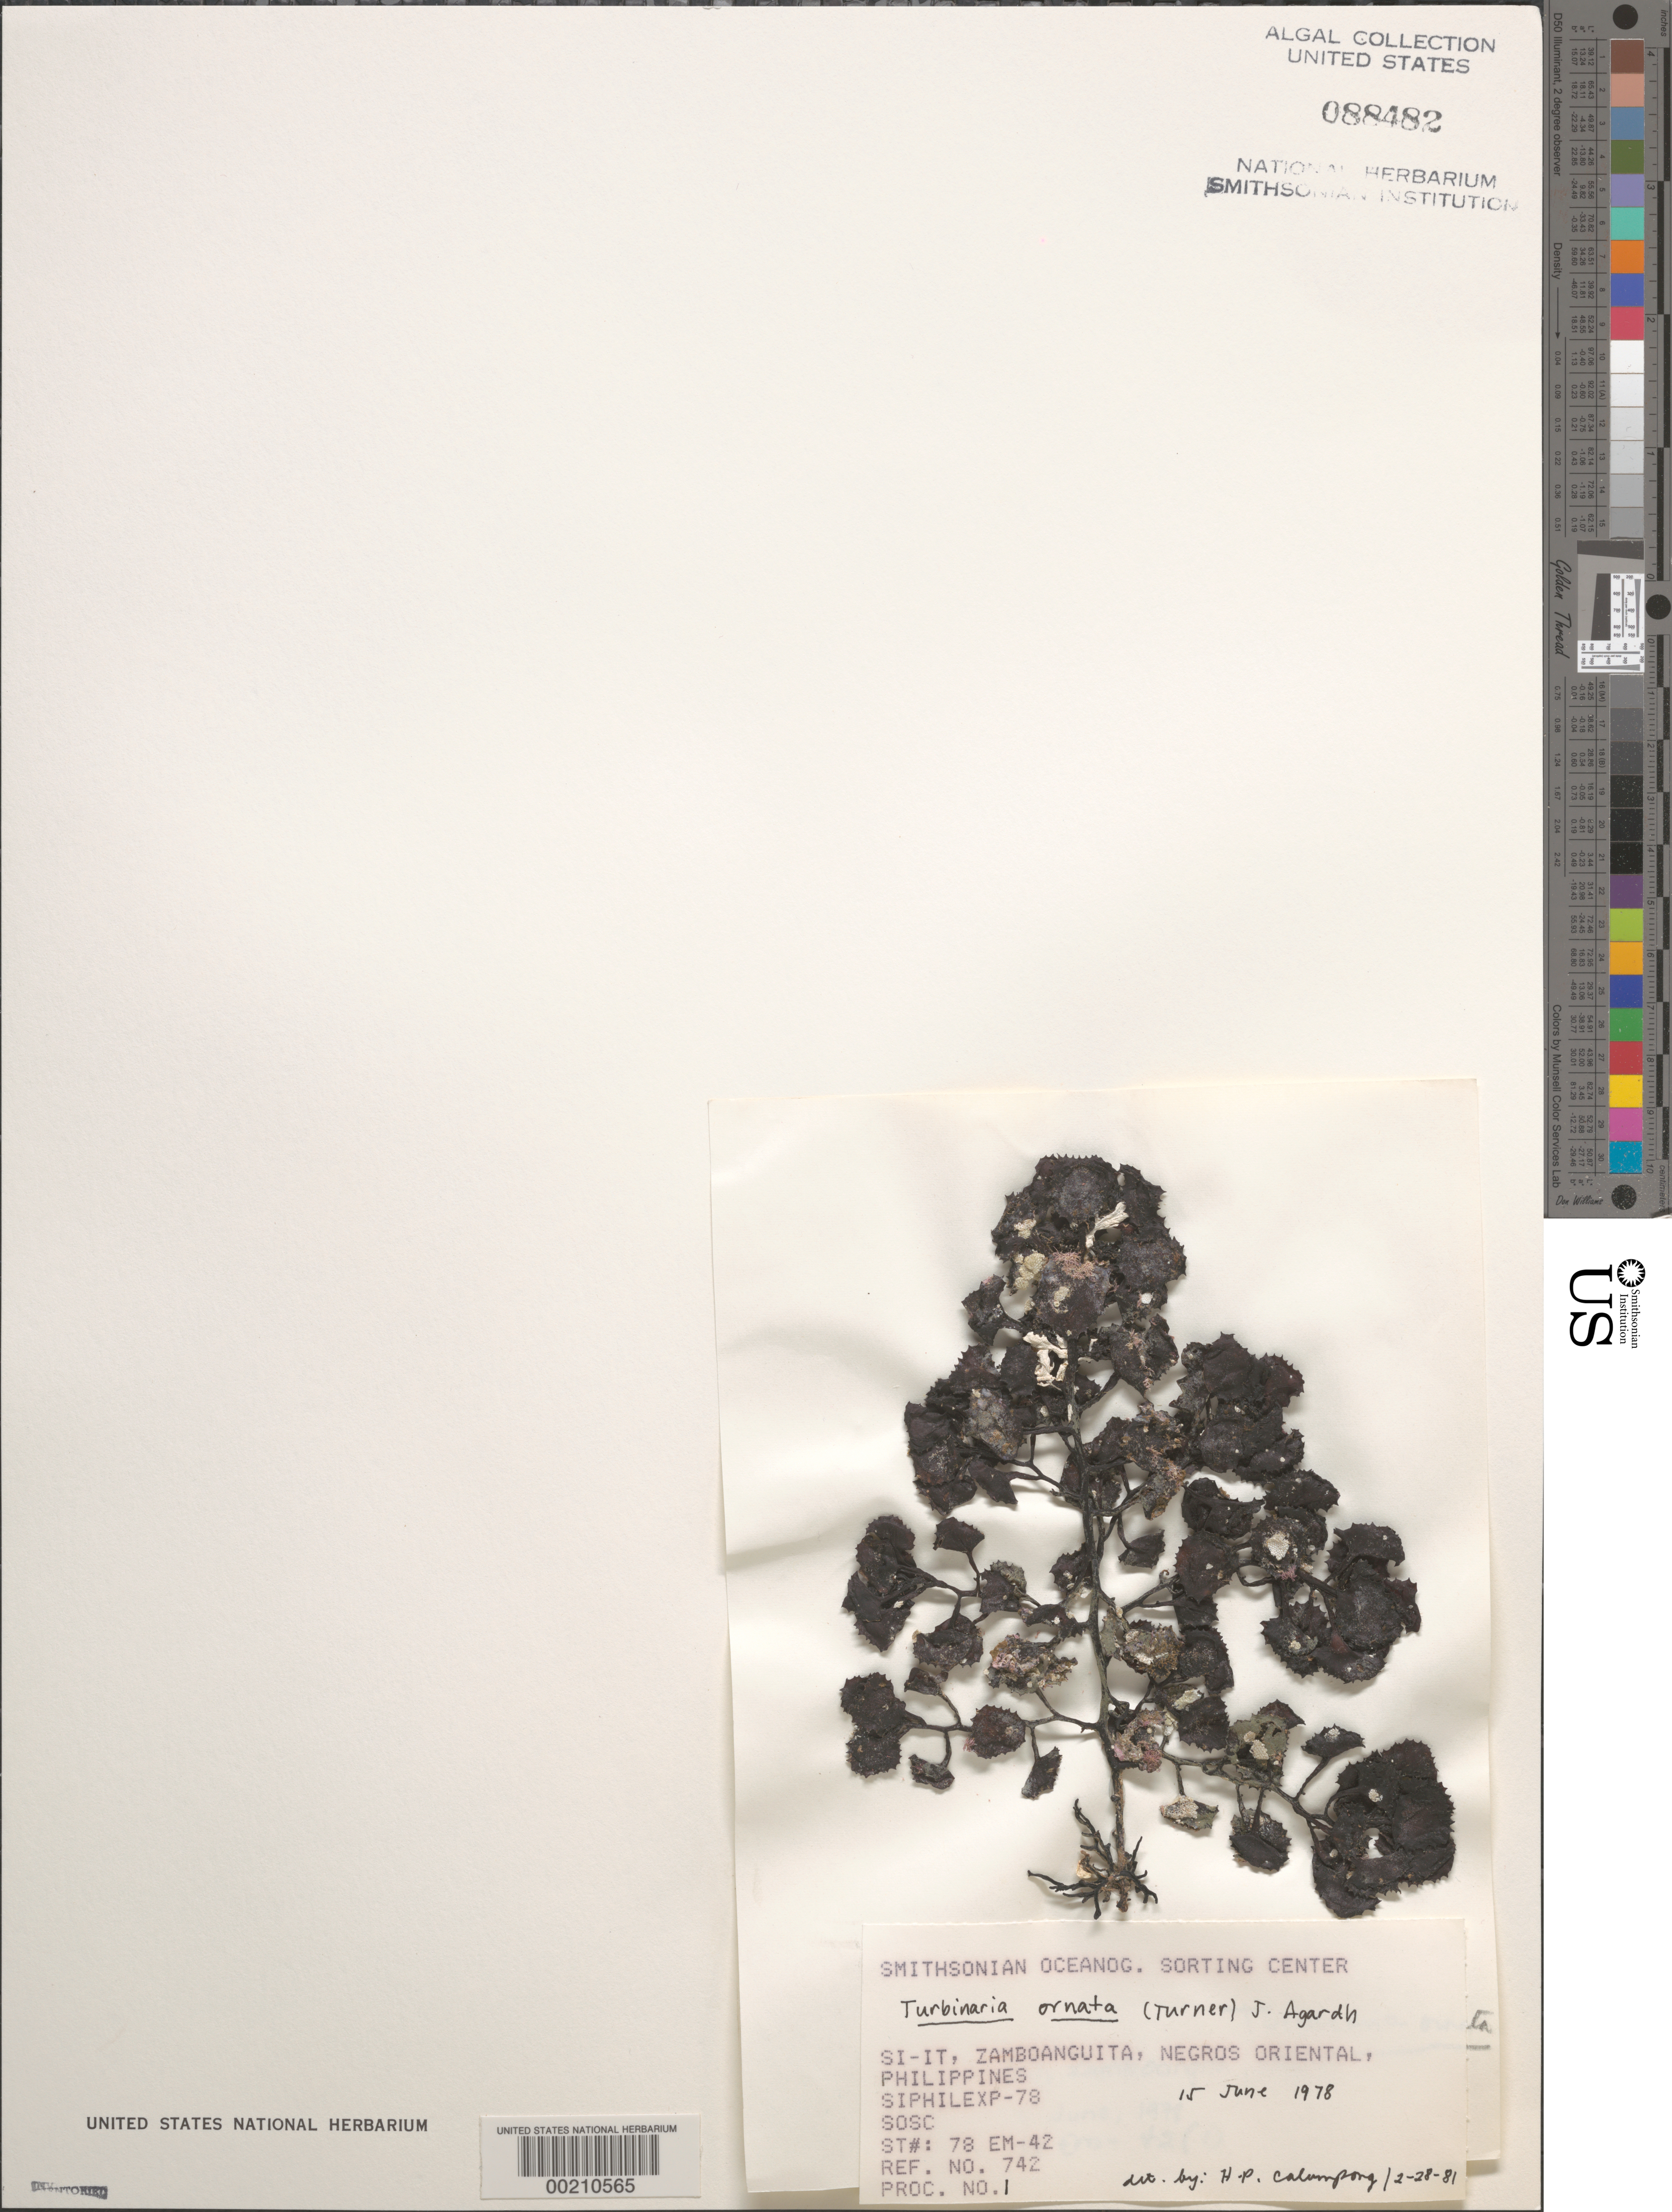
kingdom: Chromista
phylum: Ochrophyta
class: Phaeophyceae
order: Fucales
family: Sargassaceae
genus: Turbinaria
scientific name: Turbinaria ornata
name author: (Turner) J. Agardh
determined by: Calumpong, H. P.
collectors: SOSC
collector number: Station 78 Em-42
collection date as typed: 15 Jun 1978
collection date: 1978-06-15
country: Philippines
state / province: Central Visayas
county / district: Negros Oriental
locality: Si-it, zamboanguita, negros oriental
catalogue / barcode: US 88482